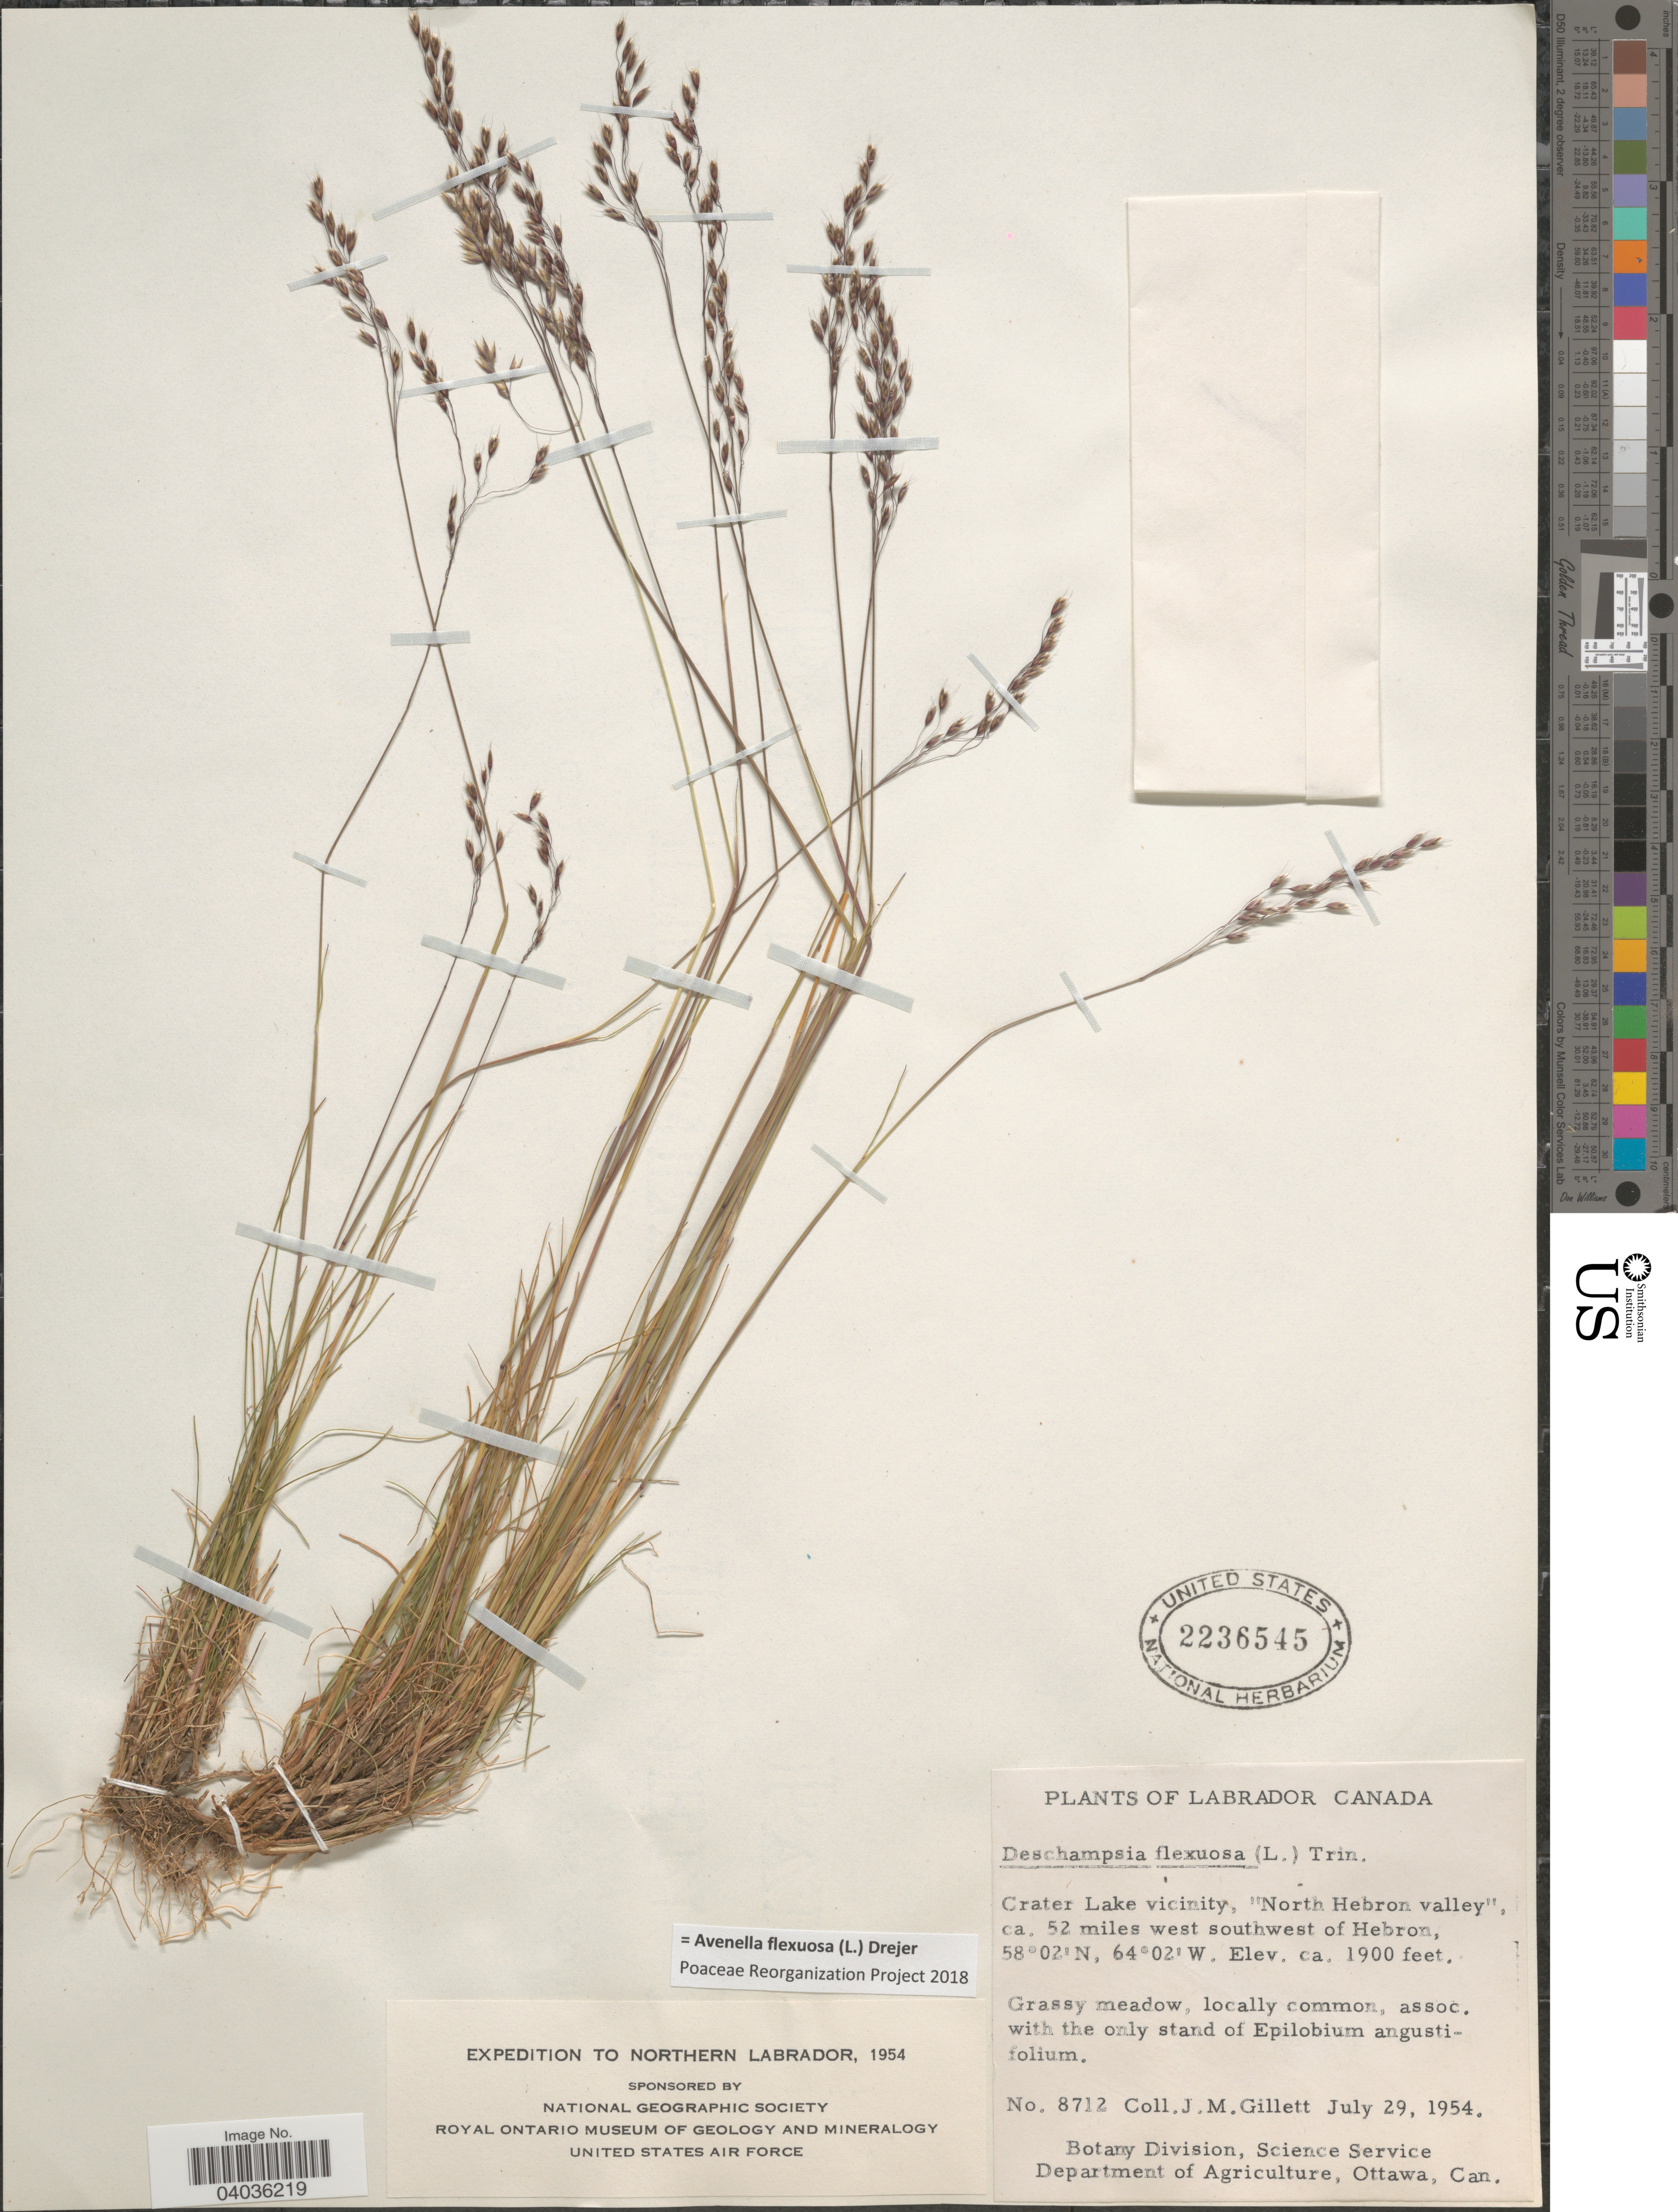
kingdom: Plantae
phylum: Tracheophyta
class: Liliopsida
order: Poales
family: Poaceae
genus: Avenella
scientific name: Avenella flexuosa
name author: (L.) Drejer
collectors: J. M. Gillett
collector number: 8712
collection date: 1954-07-29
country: Canada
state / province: Newfoundland and Labrador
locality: Northern Labrador. Crater Lake vicinity, "North Hebron valley", ca. 52 miles west southwest of Hebron.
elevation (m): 579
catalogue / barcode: US 2236545